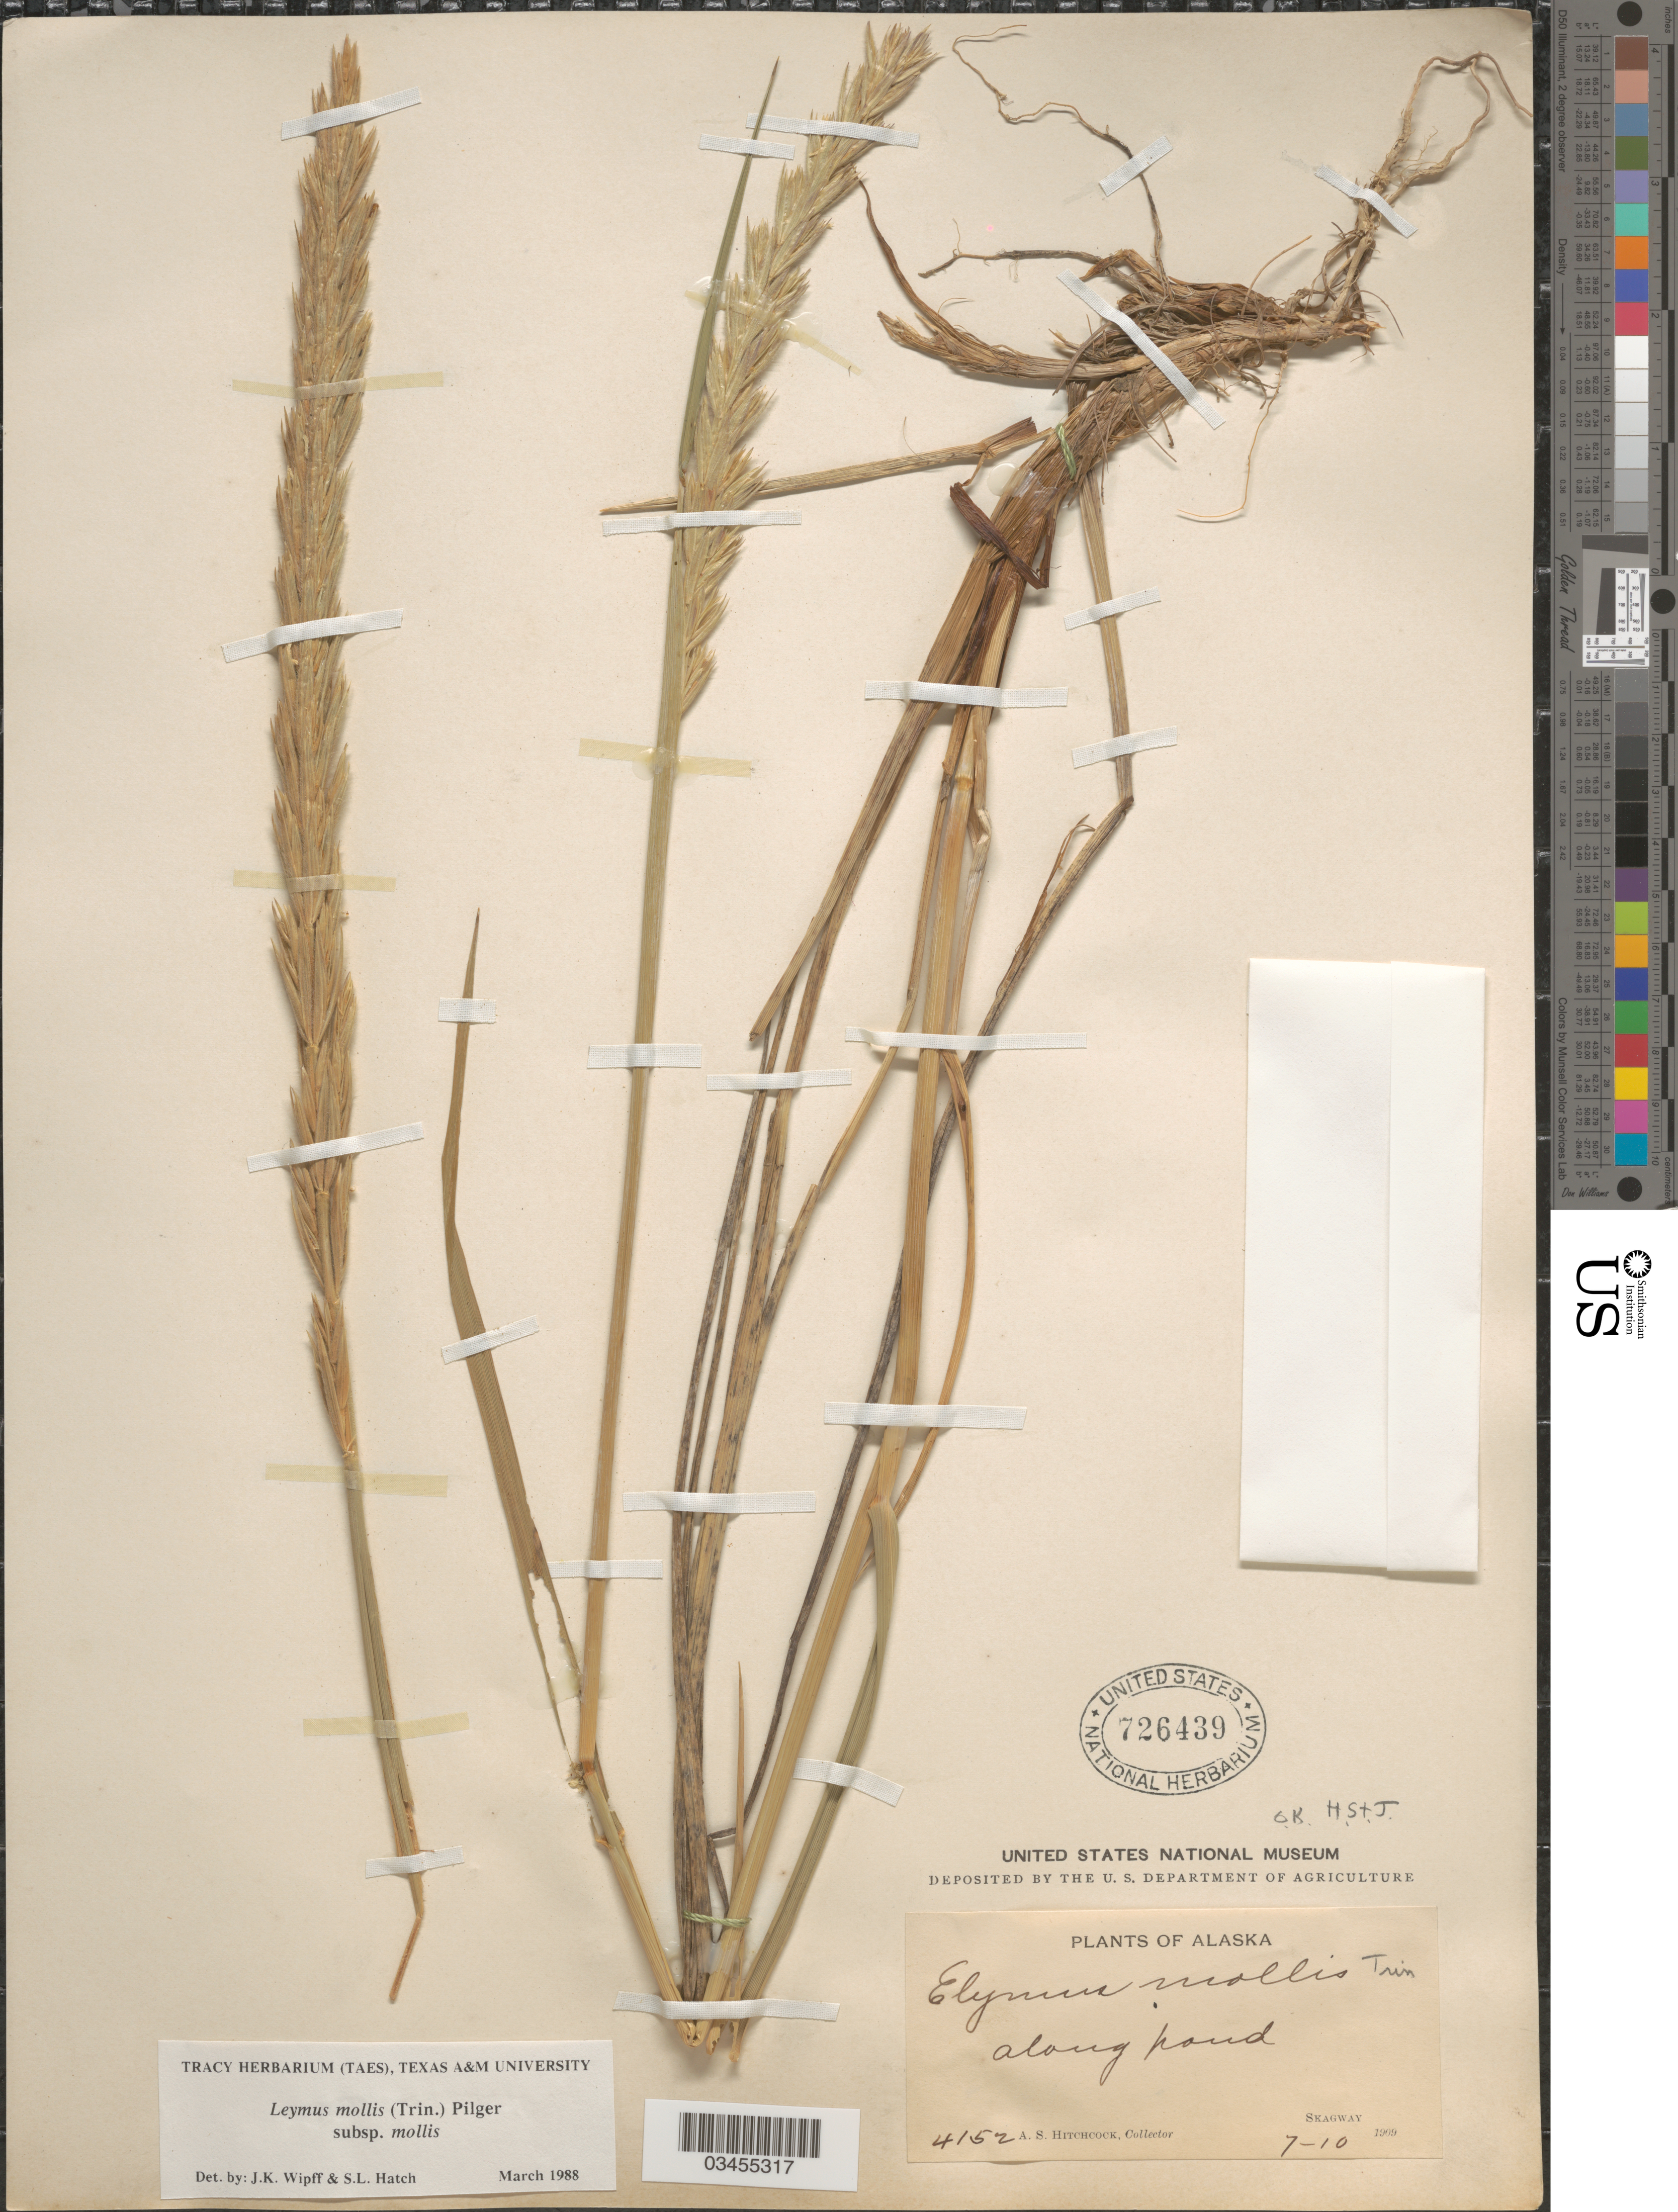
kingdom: Plantae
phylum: Tracheophyta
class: Liliopsida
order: Poales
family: Poaceae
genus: Leymus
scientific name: Leymus mollis subsp. mollis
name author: (Trin.) Pilg.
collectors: A. S. Hitchcock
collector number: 4152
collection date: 1909-07-10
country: United States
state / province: Alaska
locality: Skagway.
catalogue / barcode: US 726439